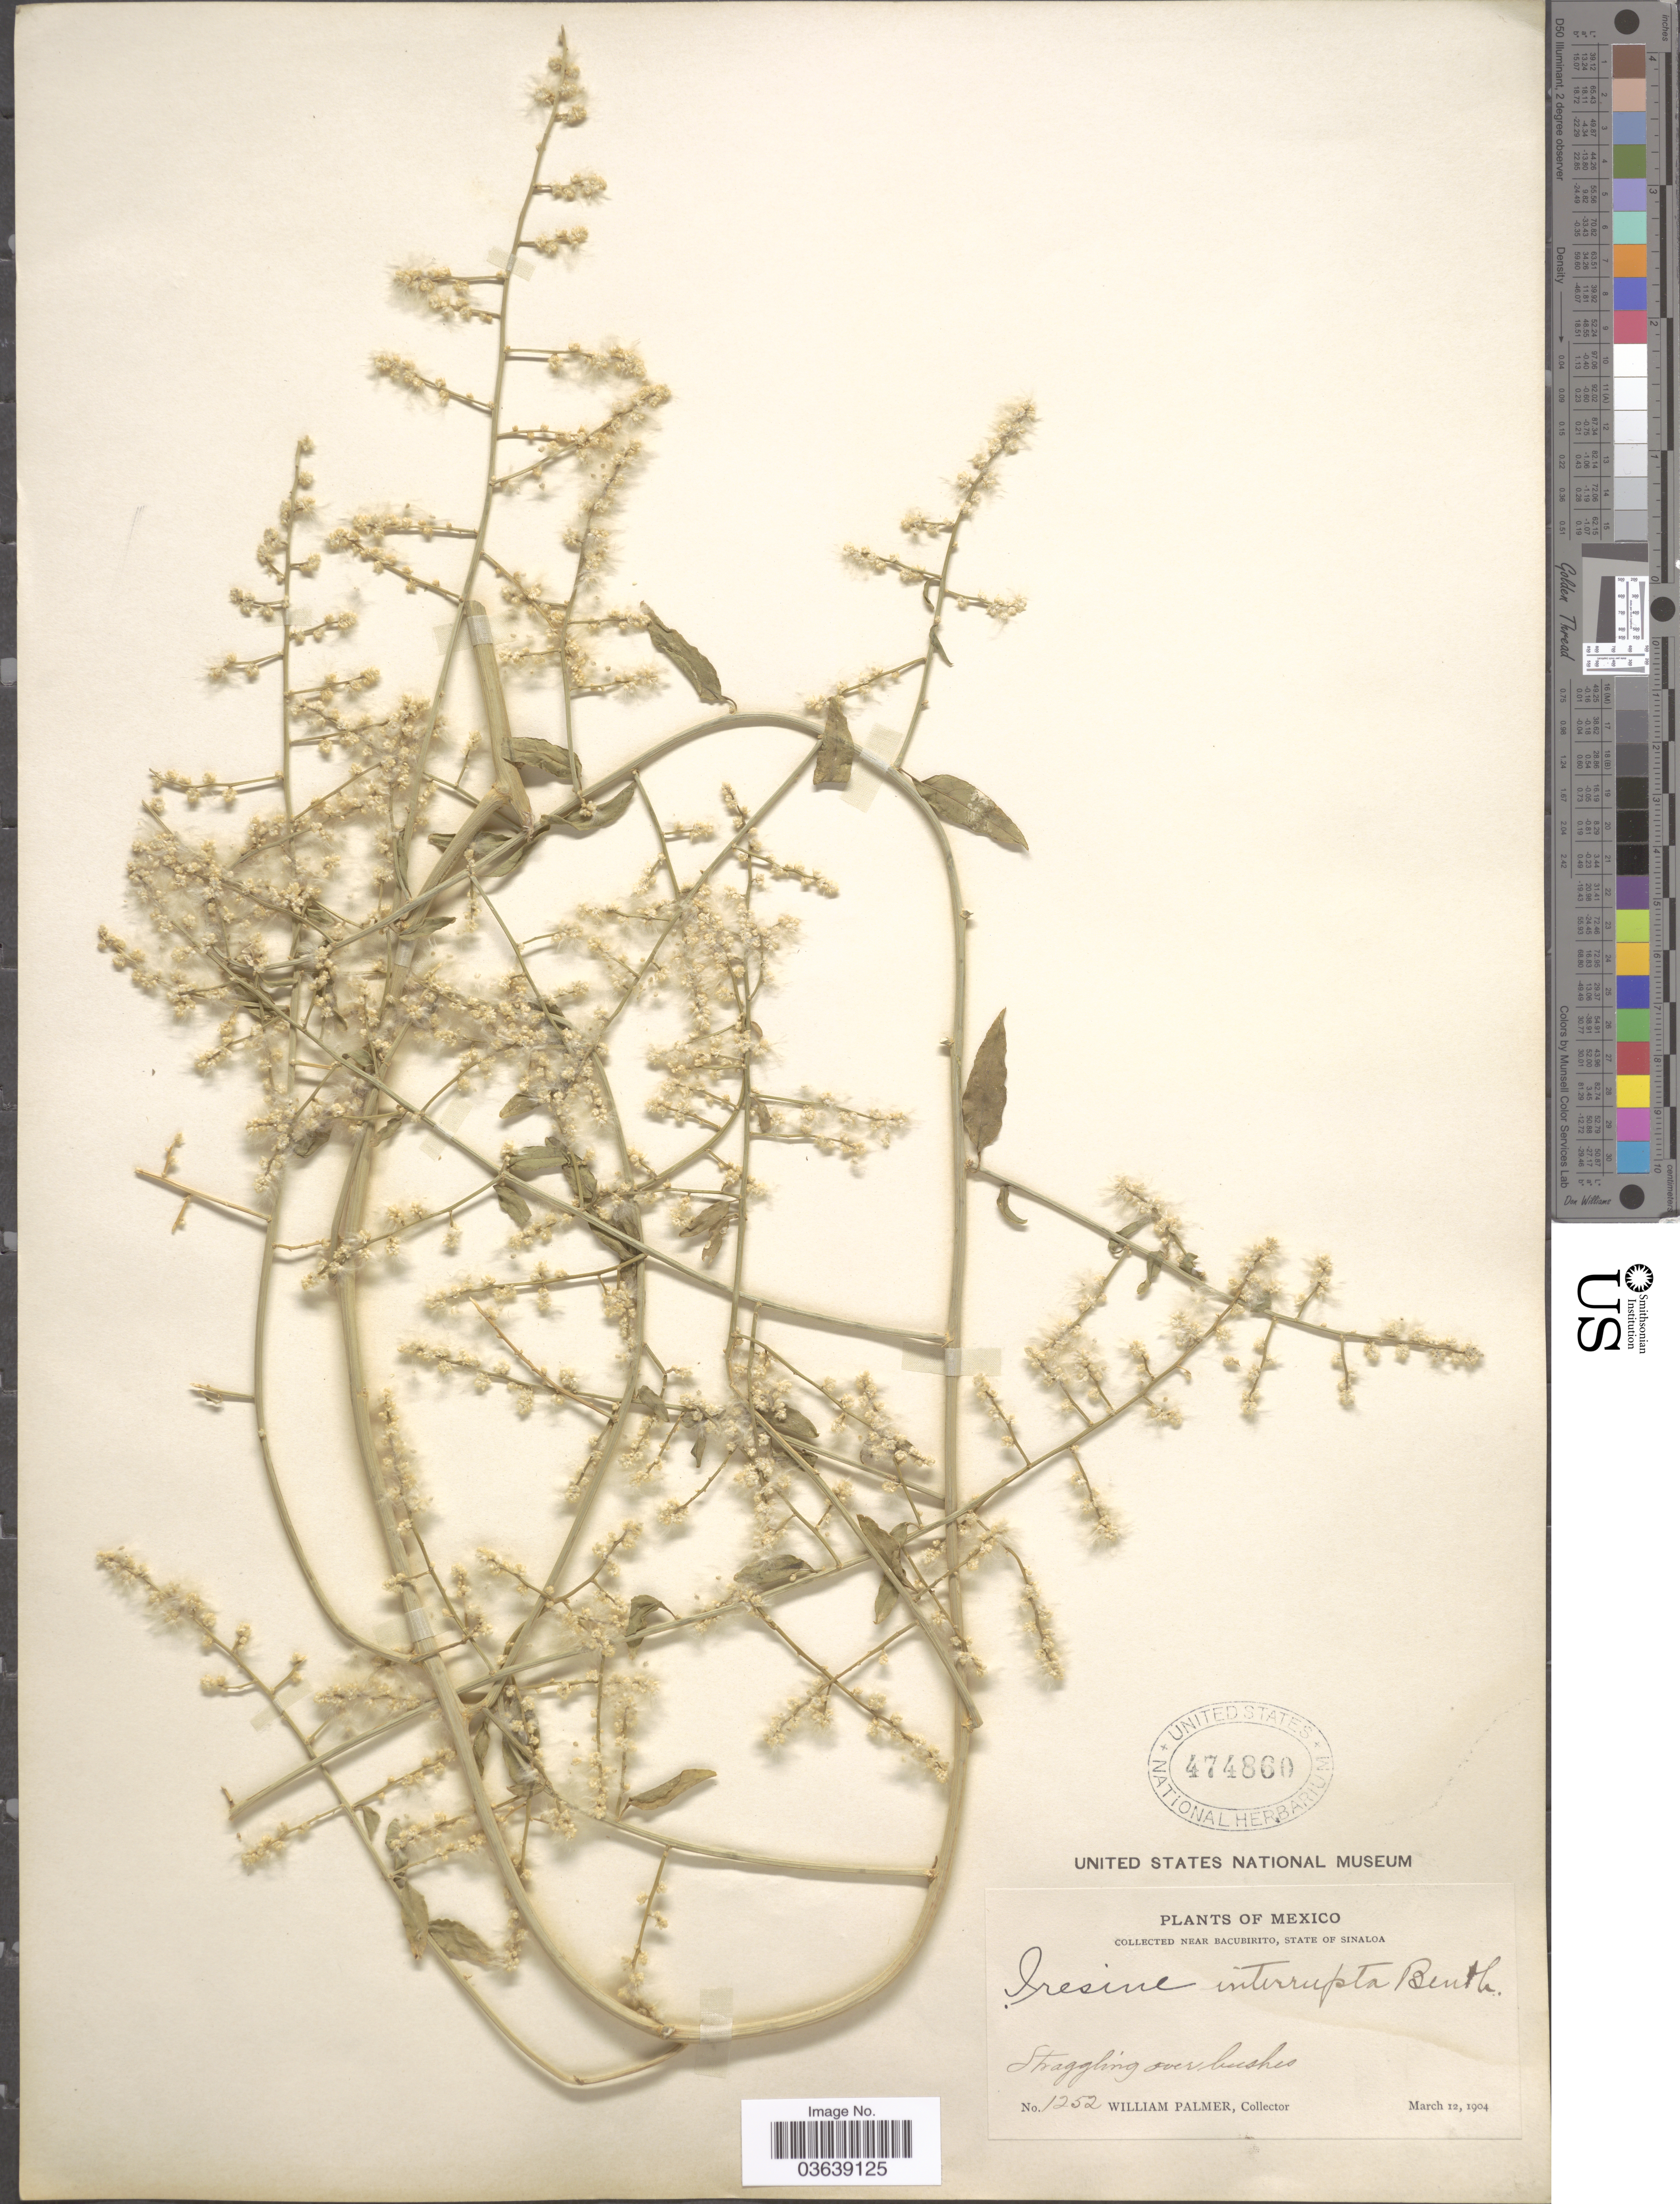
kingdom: Plantae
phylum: Tracheophyta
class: Magnoliopsida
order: Caryophyllales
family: Amaranthaceae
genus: Iresine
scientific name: Iresine interrupta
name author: Benth.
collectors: W. Palmer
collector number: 1252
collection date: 1904-03-12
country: Mexico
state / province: Sinaloa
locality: Near Bacubirito.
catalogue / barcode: US 474860